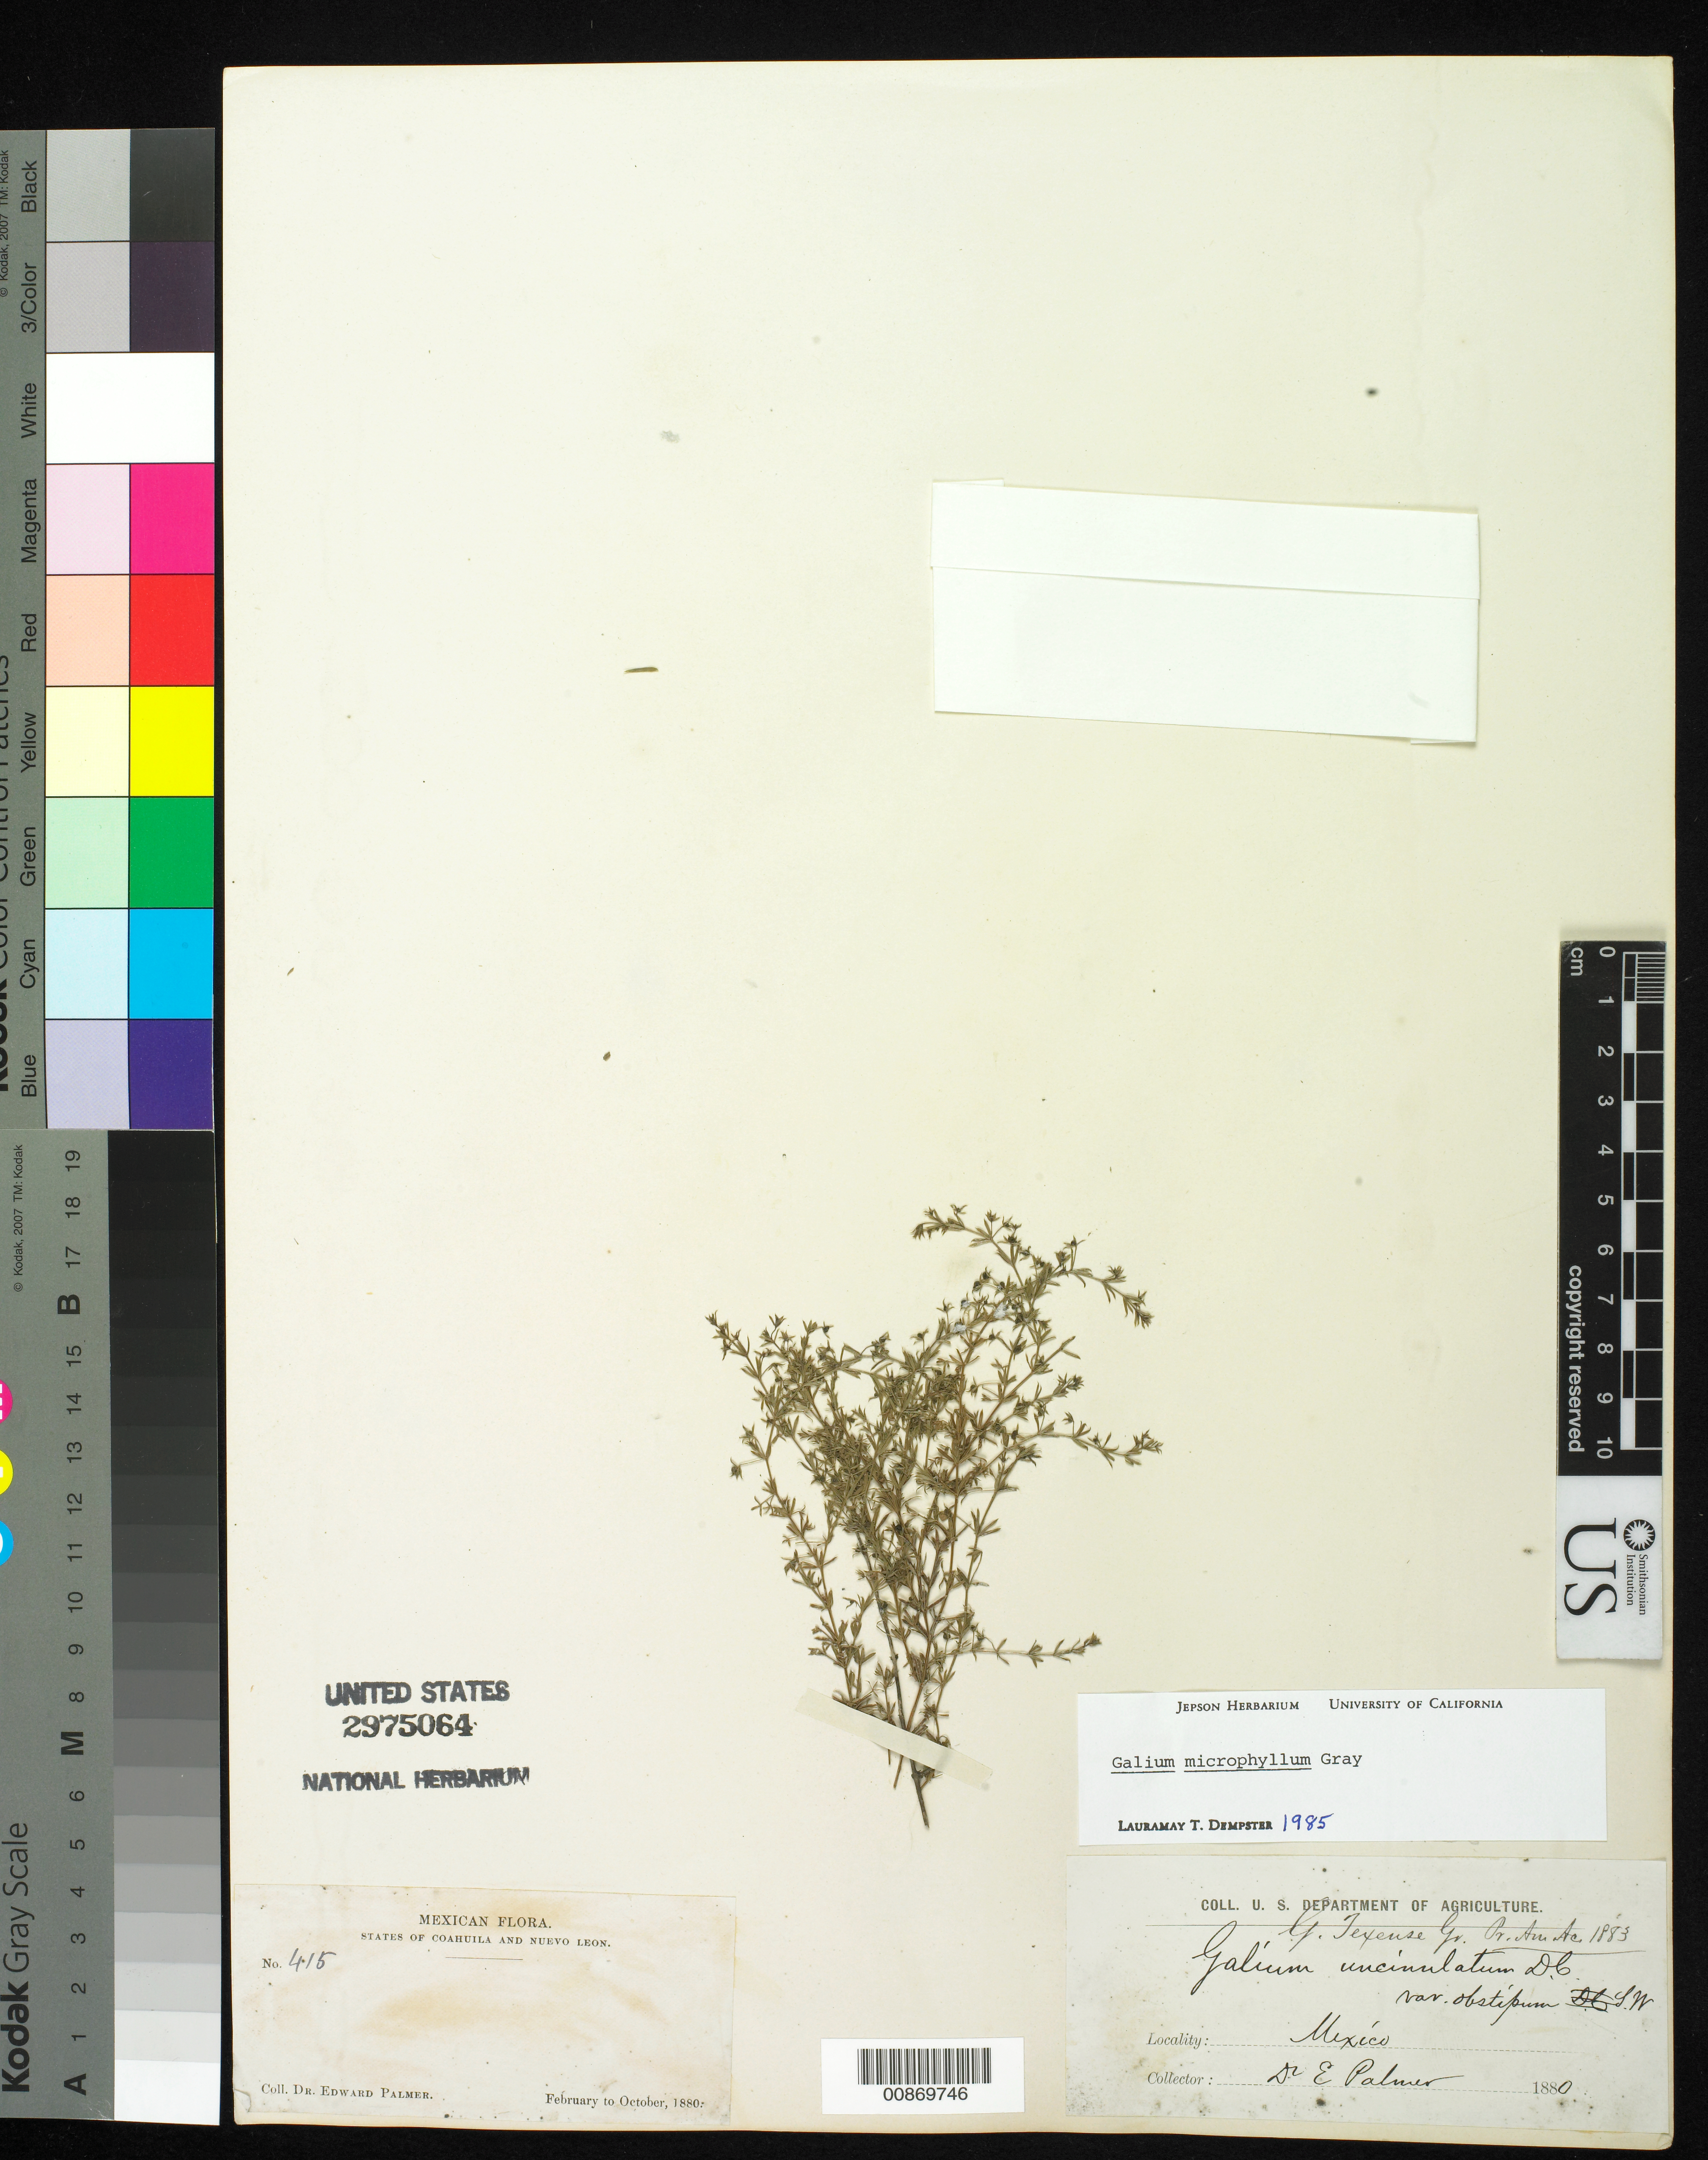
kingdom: Plantae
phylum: Tracheophyta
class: Magnoliopsida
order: Gentianales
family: Rubiaceae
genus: Galium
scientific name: Galium microphyllum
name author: A. Gray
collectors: E. Palmer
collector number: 415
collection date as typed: Feb 1880 to -- Oct 1880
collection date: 1880-02/1880-10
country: Mexico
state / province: Coahuila / Nuevo León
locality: States of Coahuila and Nuevo León.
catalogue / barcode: US 2975064